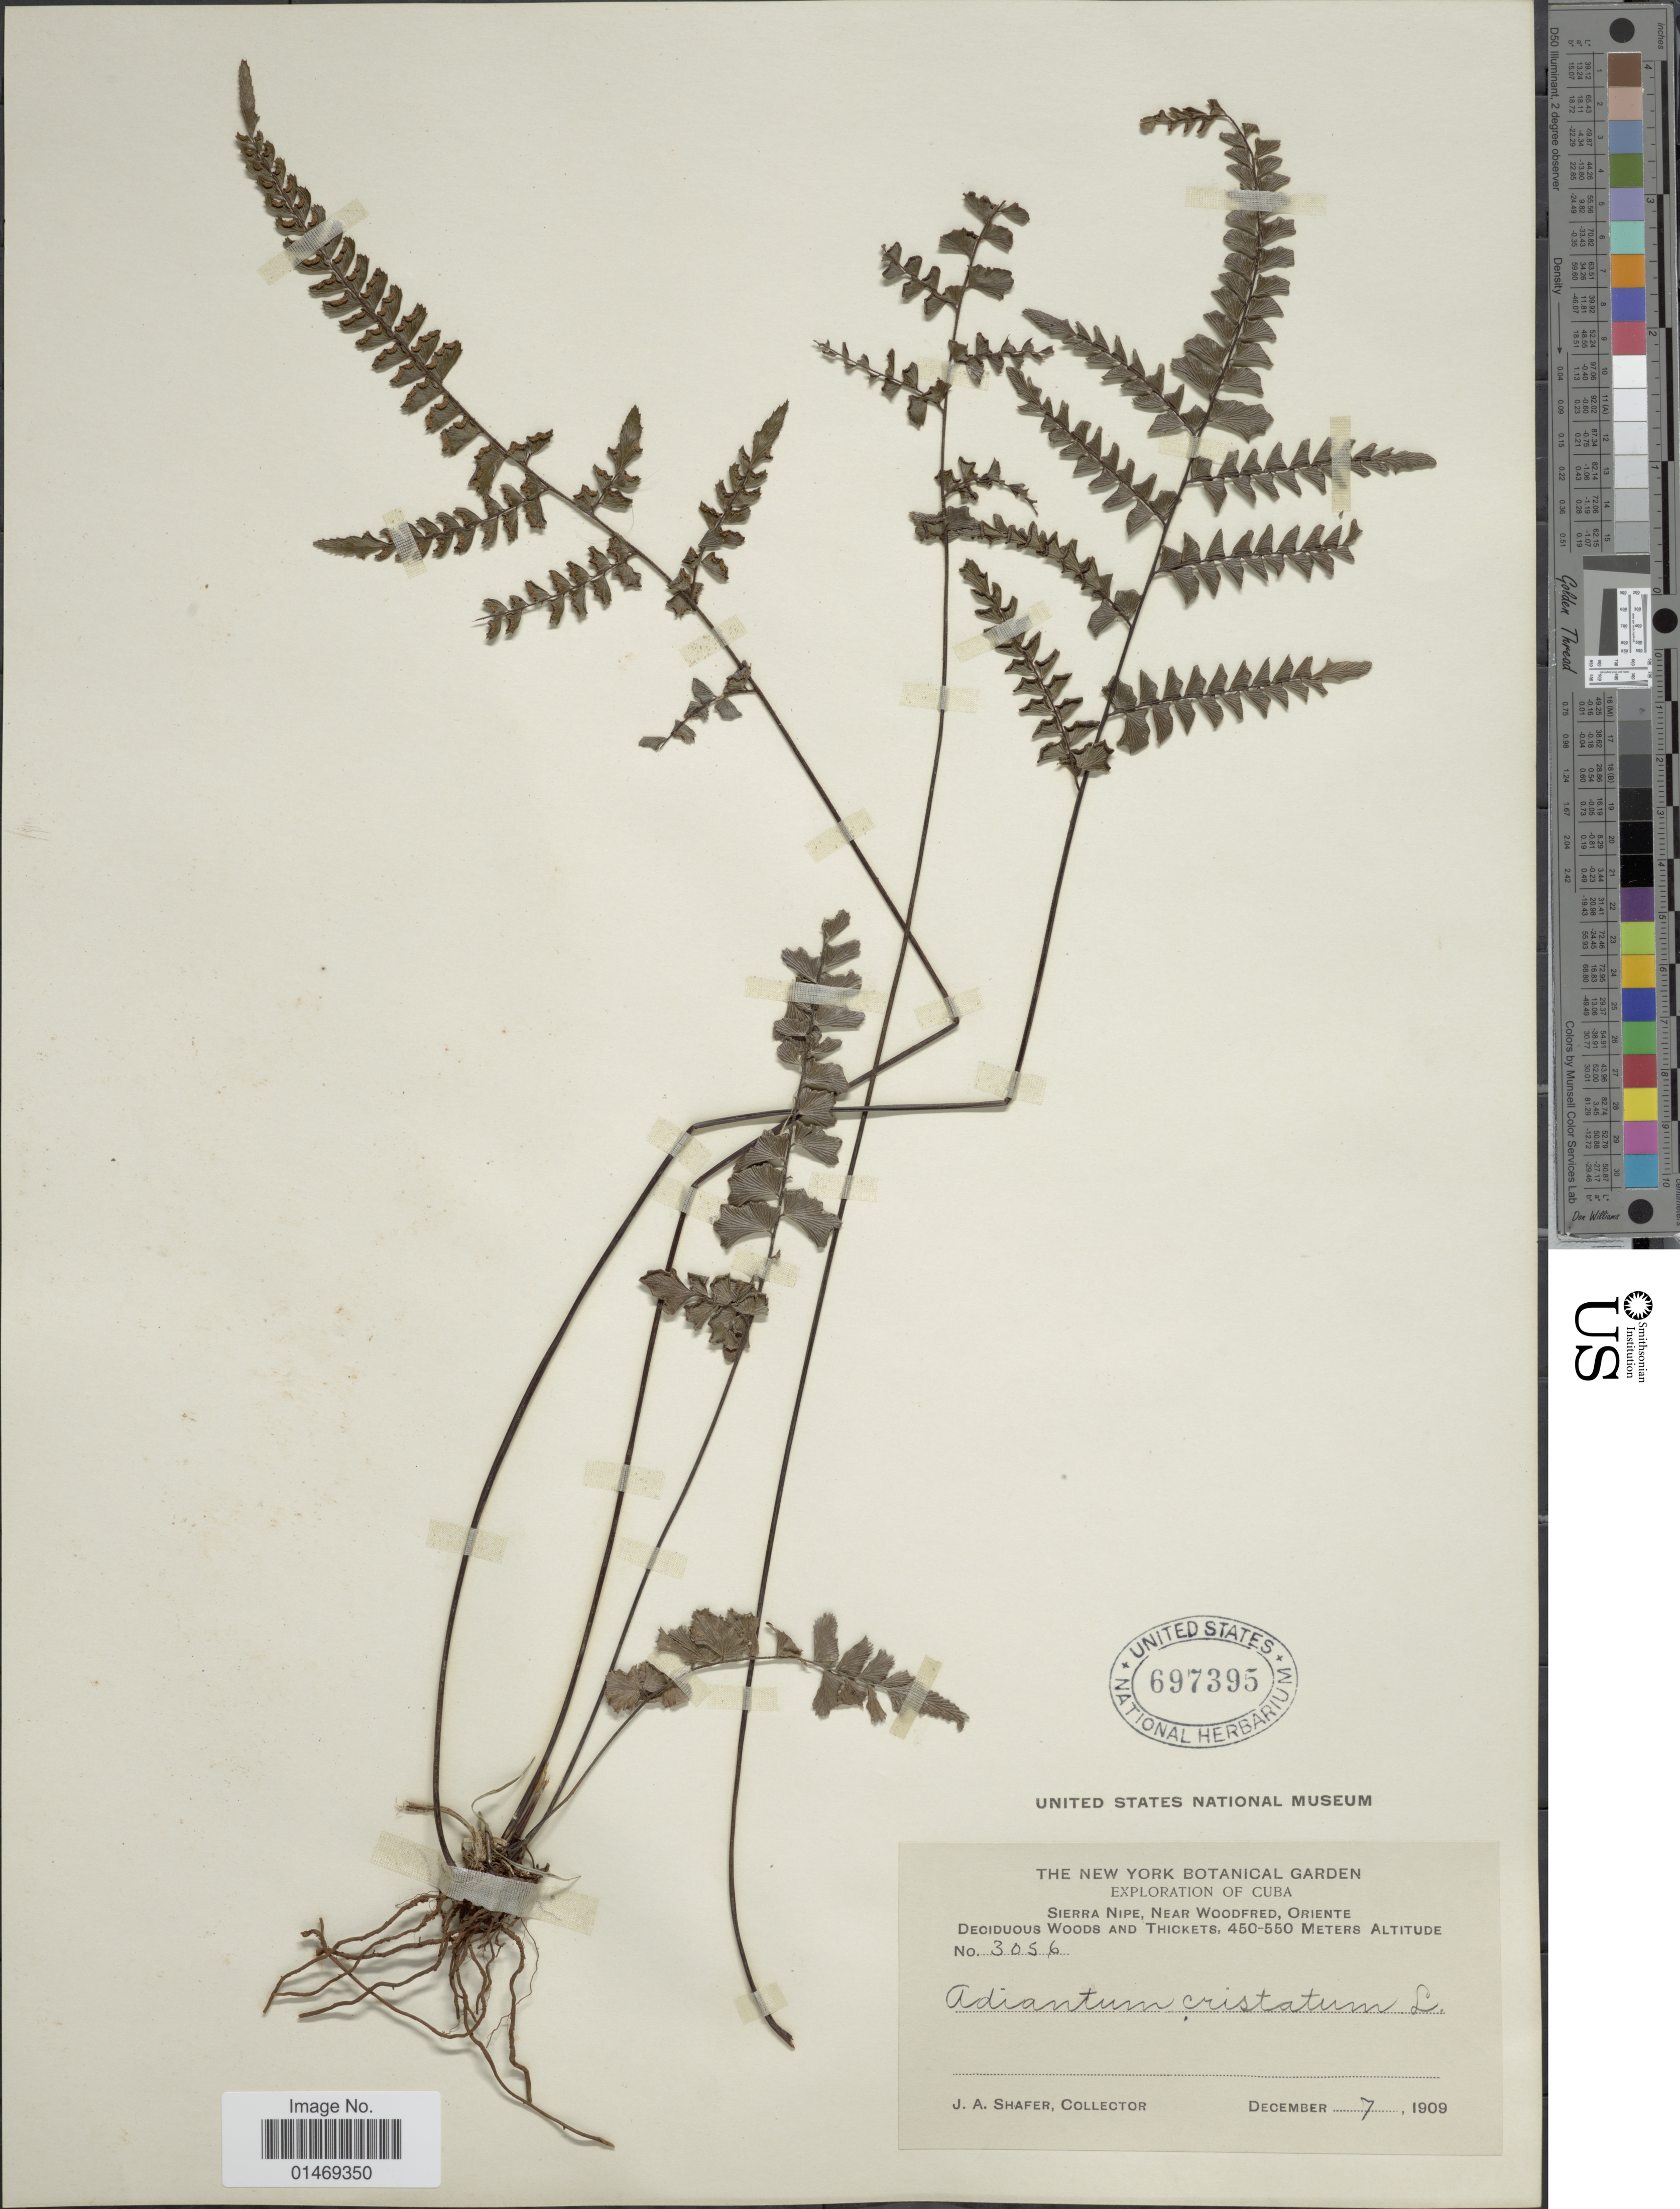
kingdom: Plantae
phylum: Tracheophyta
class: Polypodiopsida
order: Polypodiales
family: Pteridaceae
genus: Adiantum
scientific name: Adiantum pyramidale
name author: (L.) Willd.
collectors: J. A. Shafer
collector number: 3056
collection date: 1909-12-07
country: Cuba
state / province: Oriente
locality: Sierra Nipe, Near Woodfred, Deciduous Woods And Thickets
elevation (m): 450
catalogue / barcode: US 697395